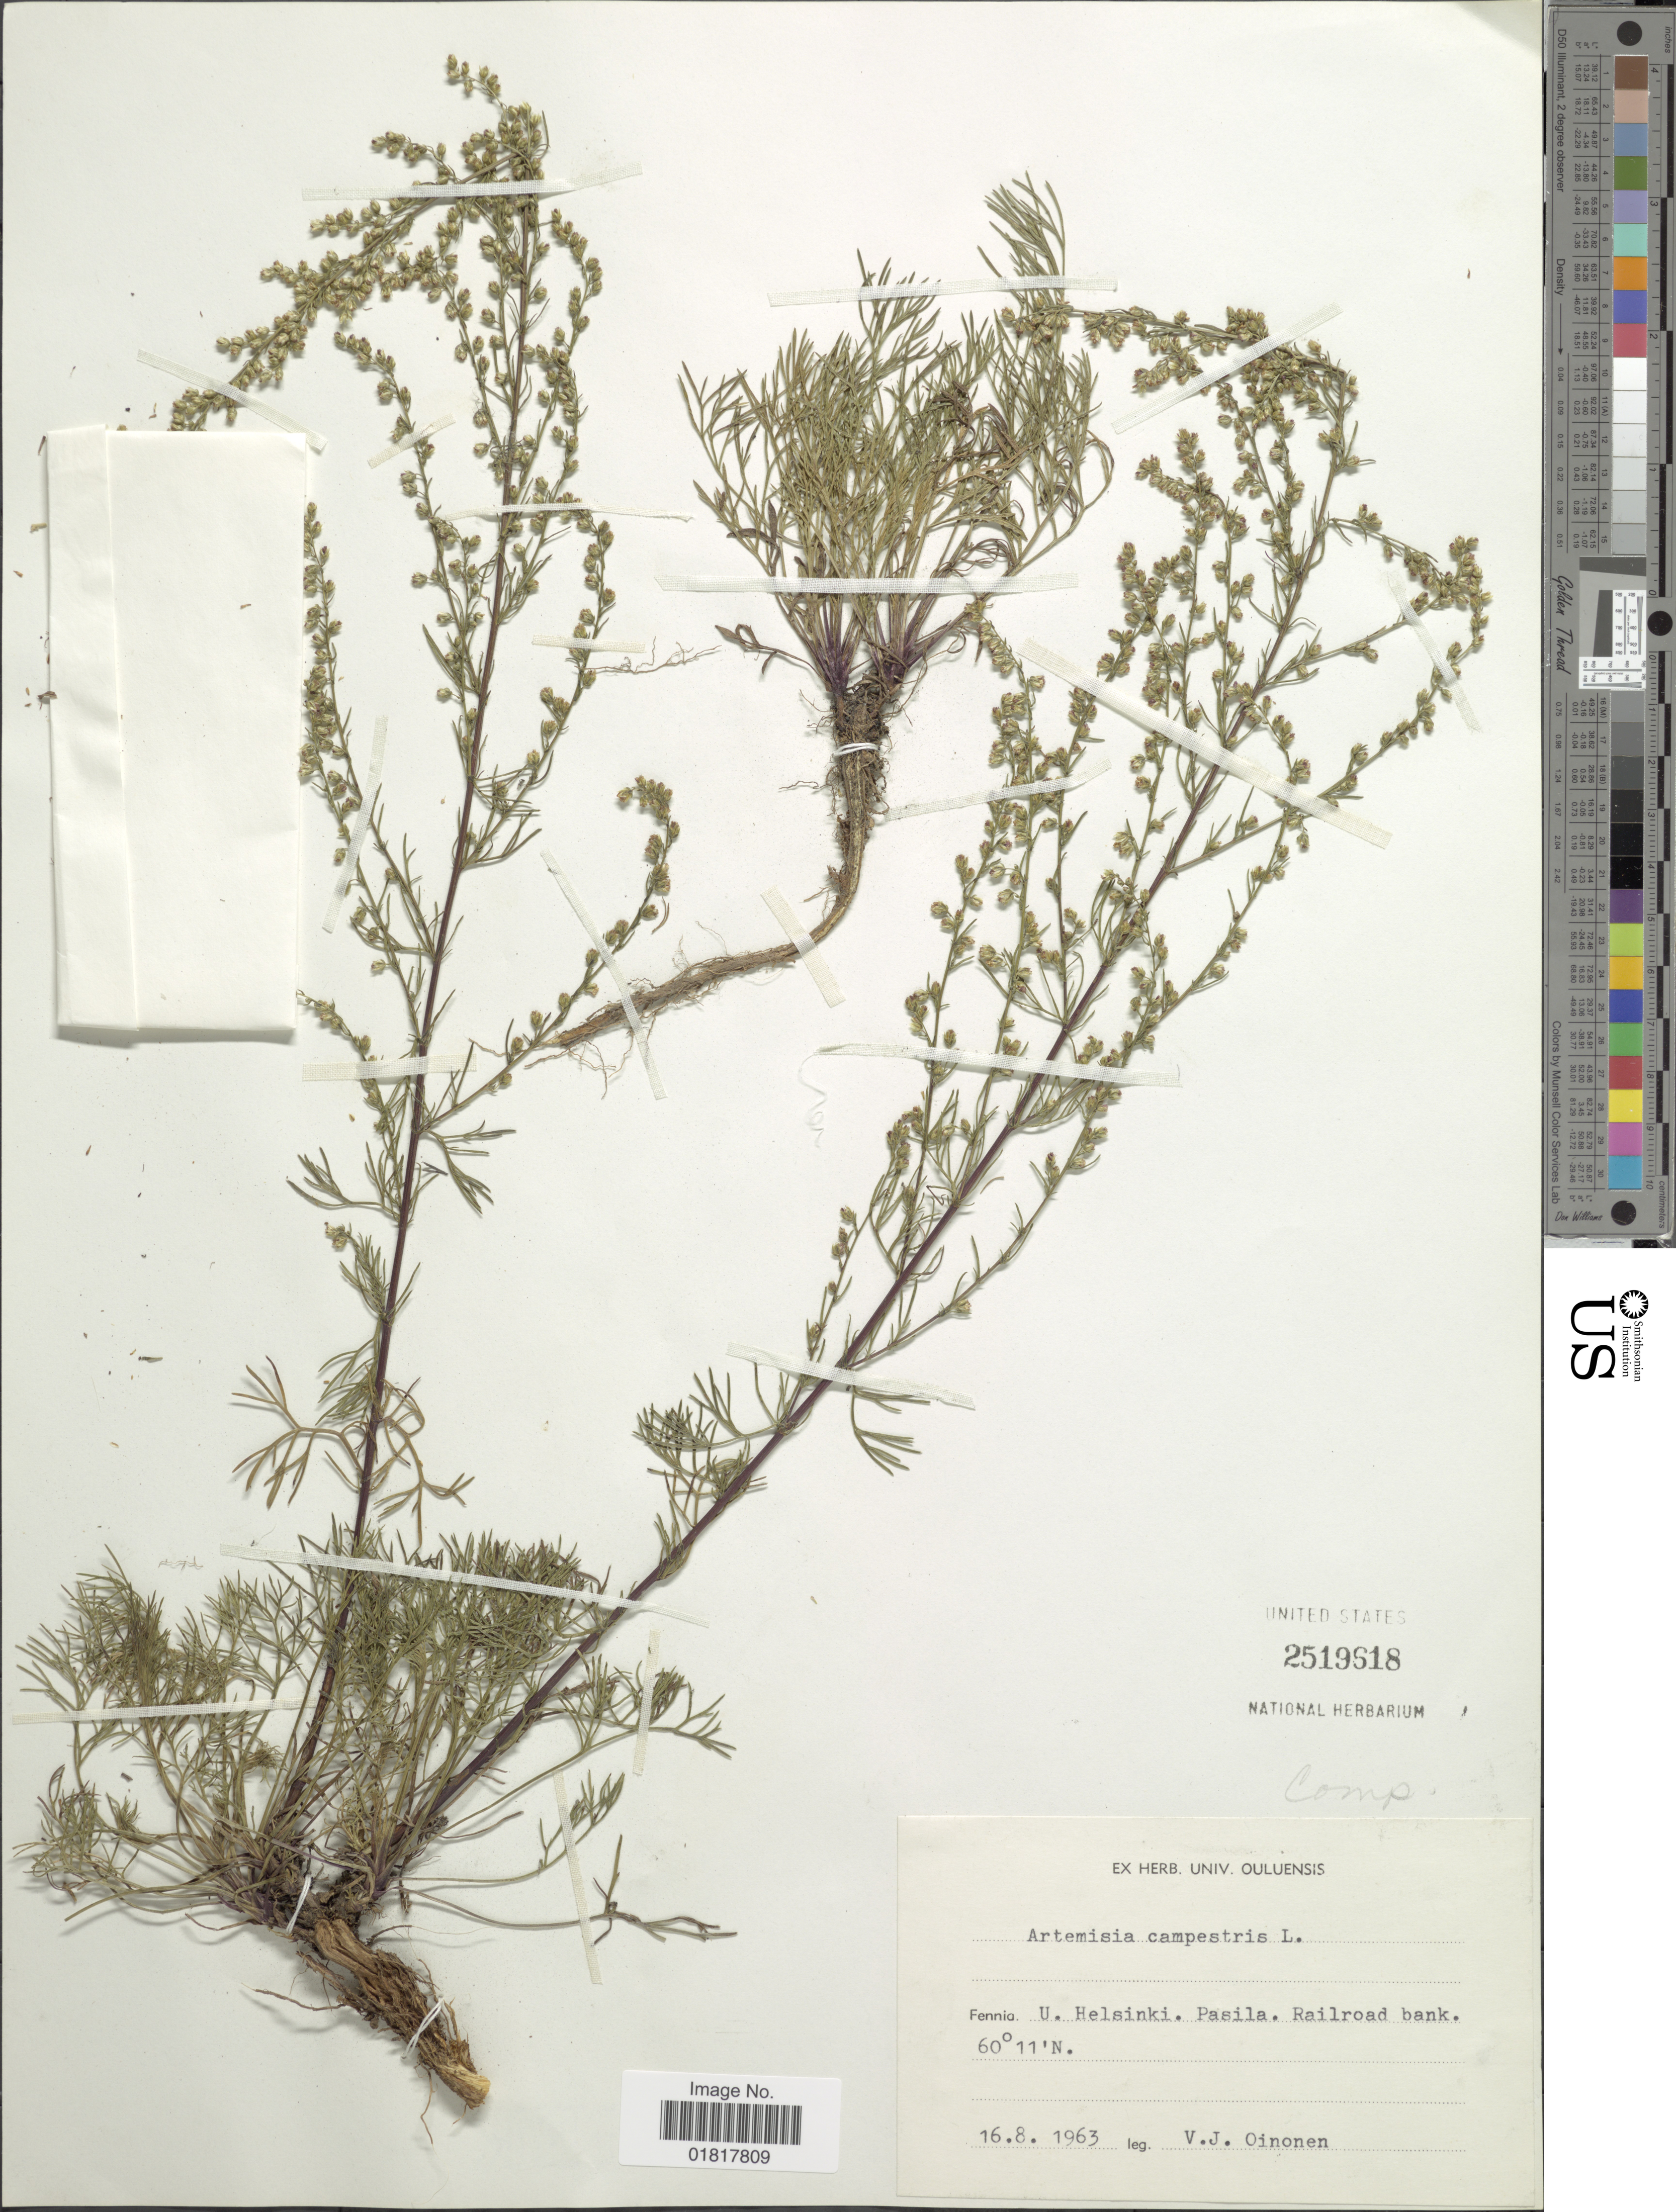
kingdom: Plantae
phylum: Tracheophyta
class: Magnoliopsida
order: Asterales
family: Asteraceae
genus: Artemisia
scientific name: Artemisia campestris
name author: L.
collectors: V. Oinonen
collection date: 1963-08-16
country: Finland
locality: U. Helsinki, Pasila, Railroad bank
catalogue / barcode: US 2519618